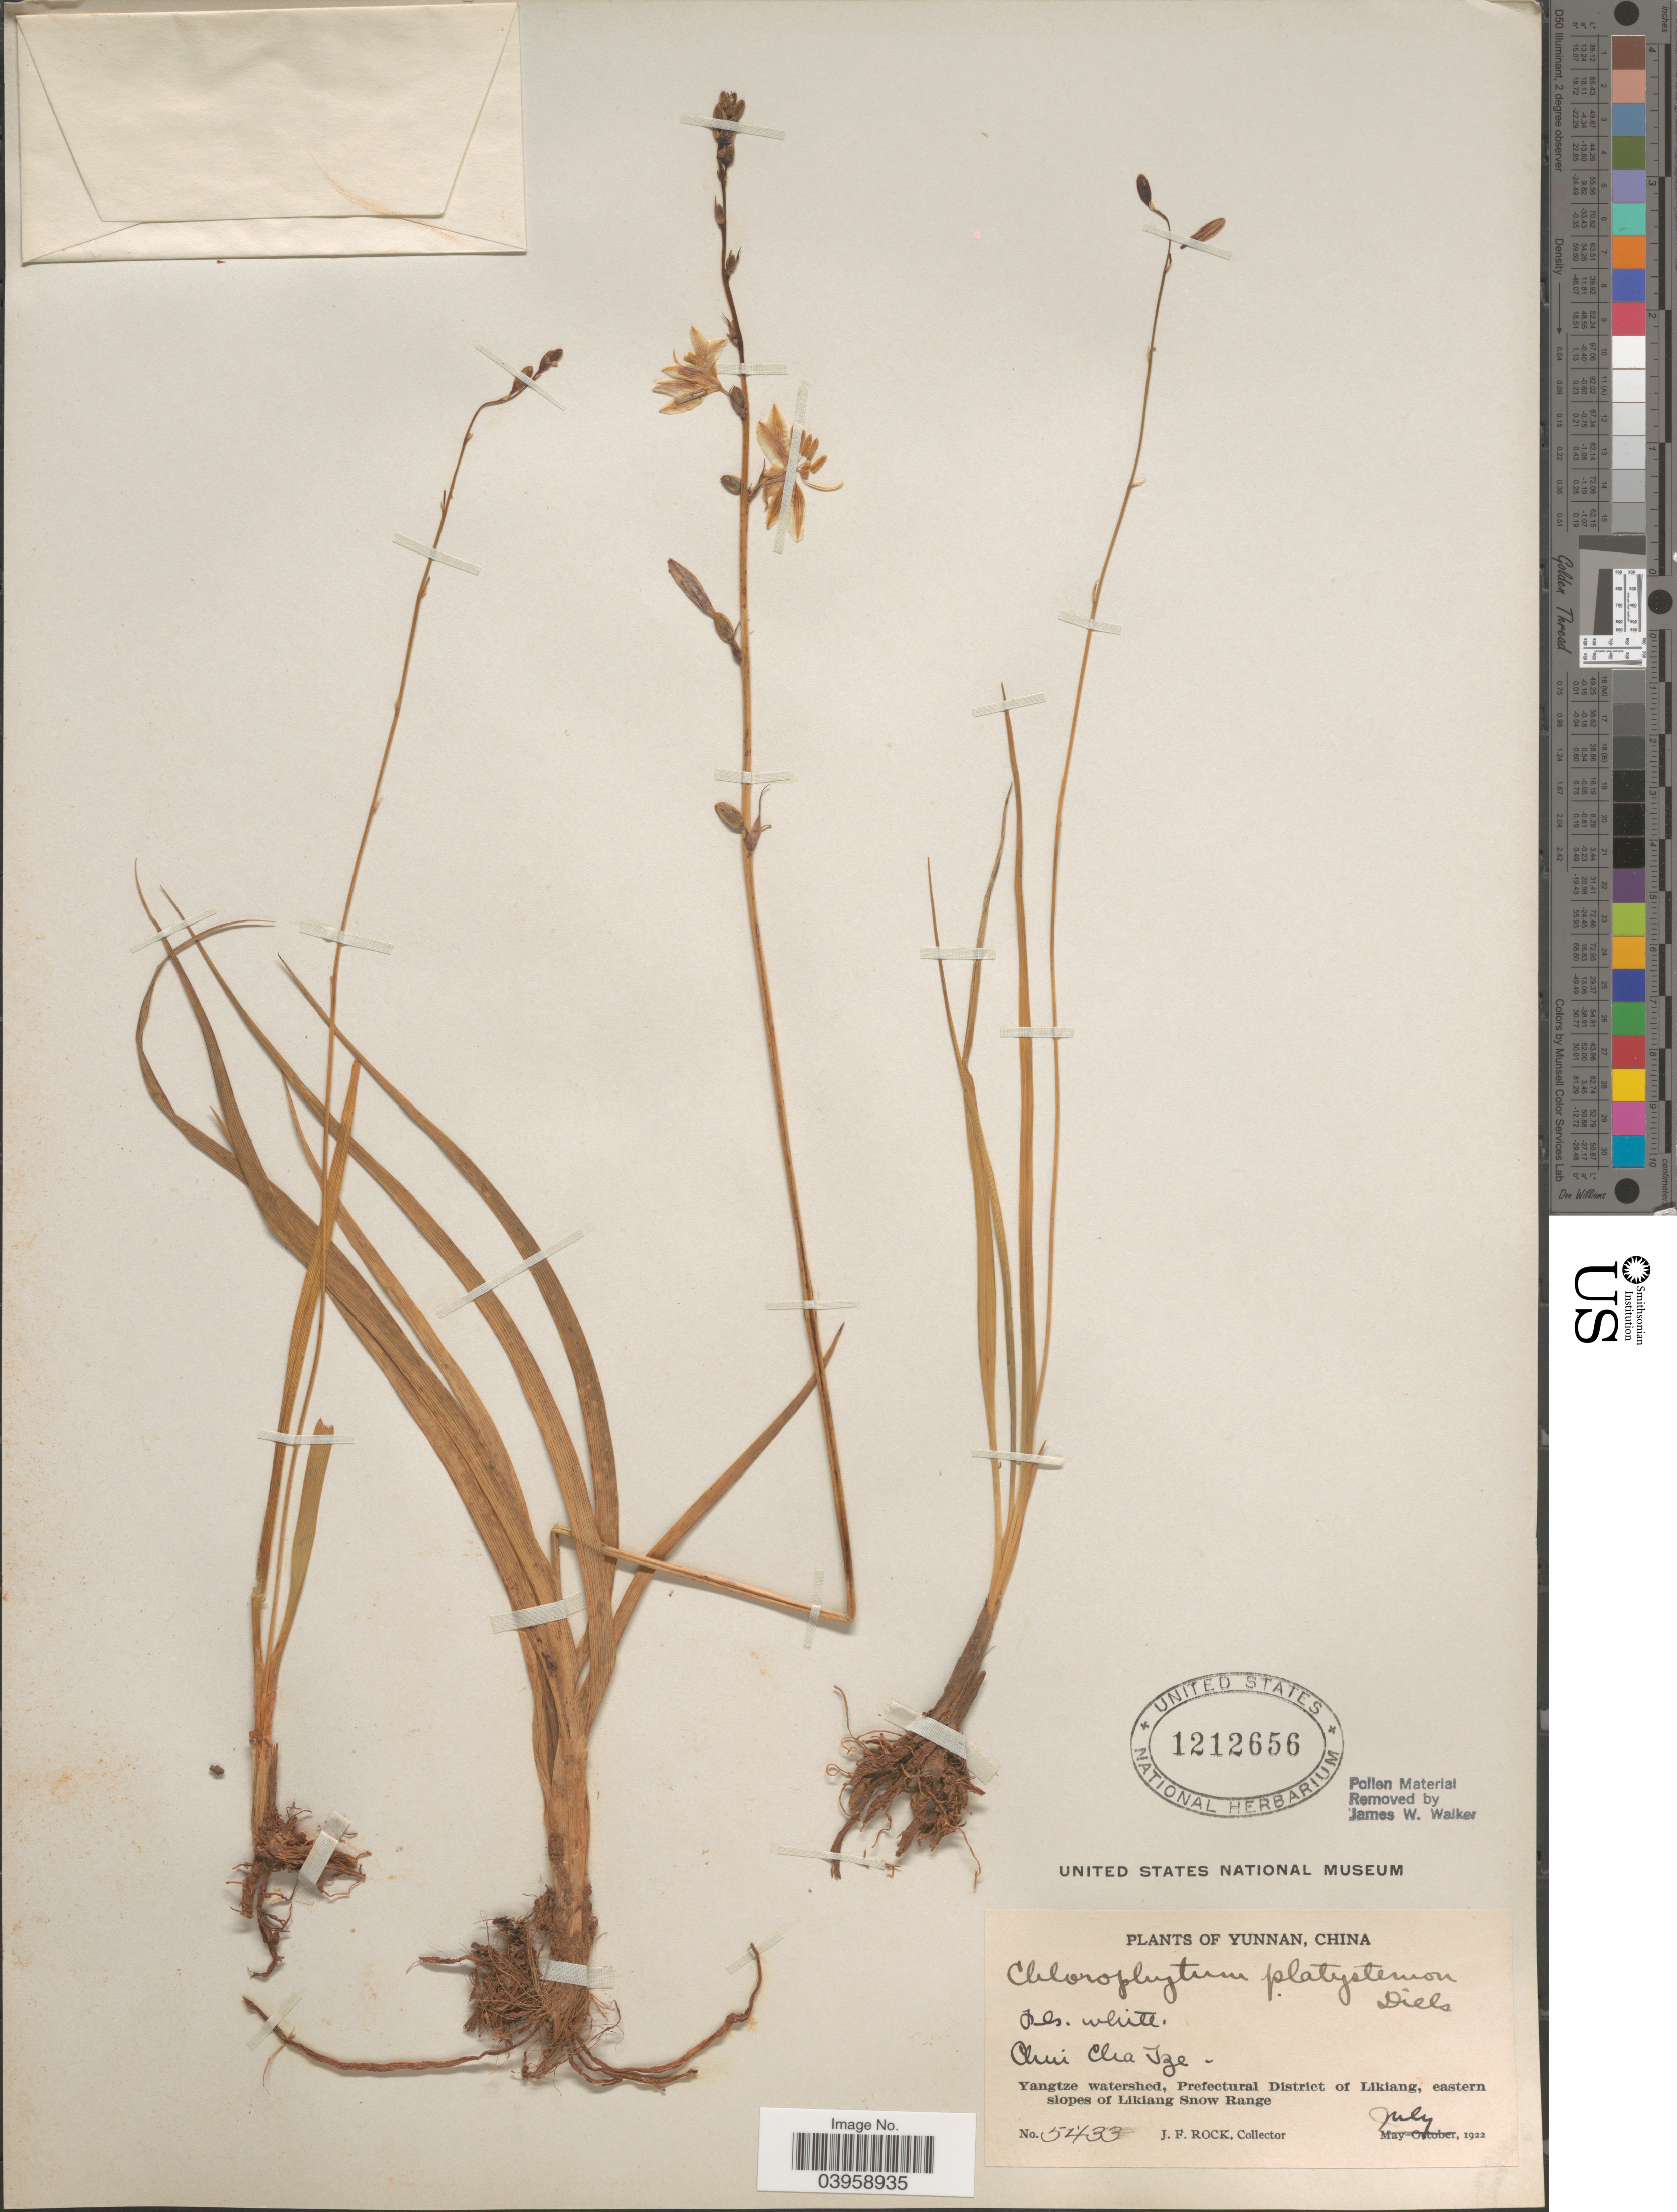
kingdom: Plantae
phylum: Tracheophyta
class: Liliopsida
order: Asparagales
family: Asparagaceae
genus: Chlorophytum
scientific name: Chlorophytum platystemon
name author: Diels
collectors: J. Rock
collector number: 5433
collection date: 1922-07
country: China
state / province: Yunnan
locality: Chui [interpreted] Cha Tze. Yangtze watershed, Prefectural District of Likiang, eastern slopes of Likiang Snow Range.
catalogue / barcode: US 1212656